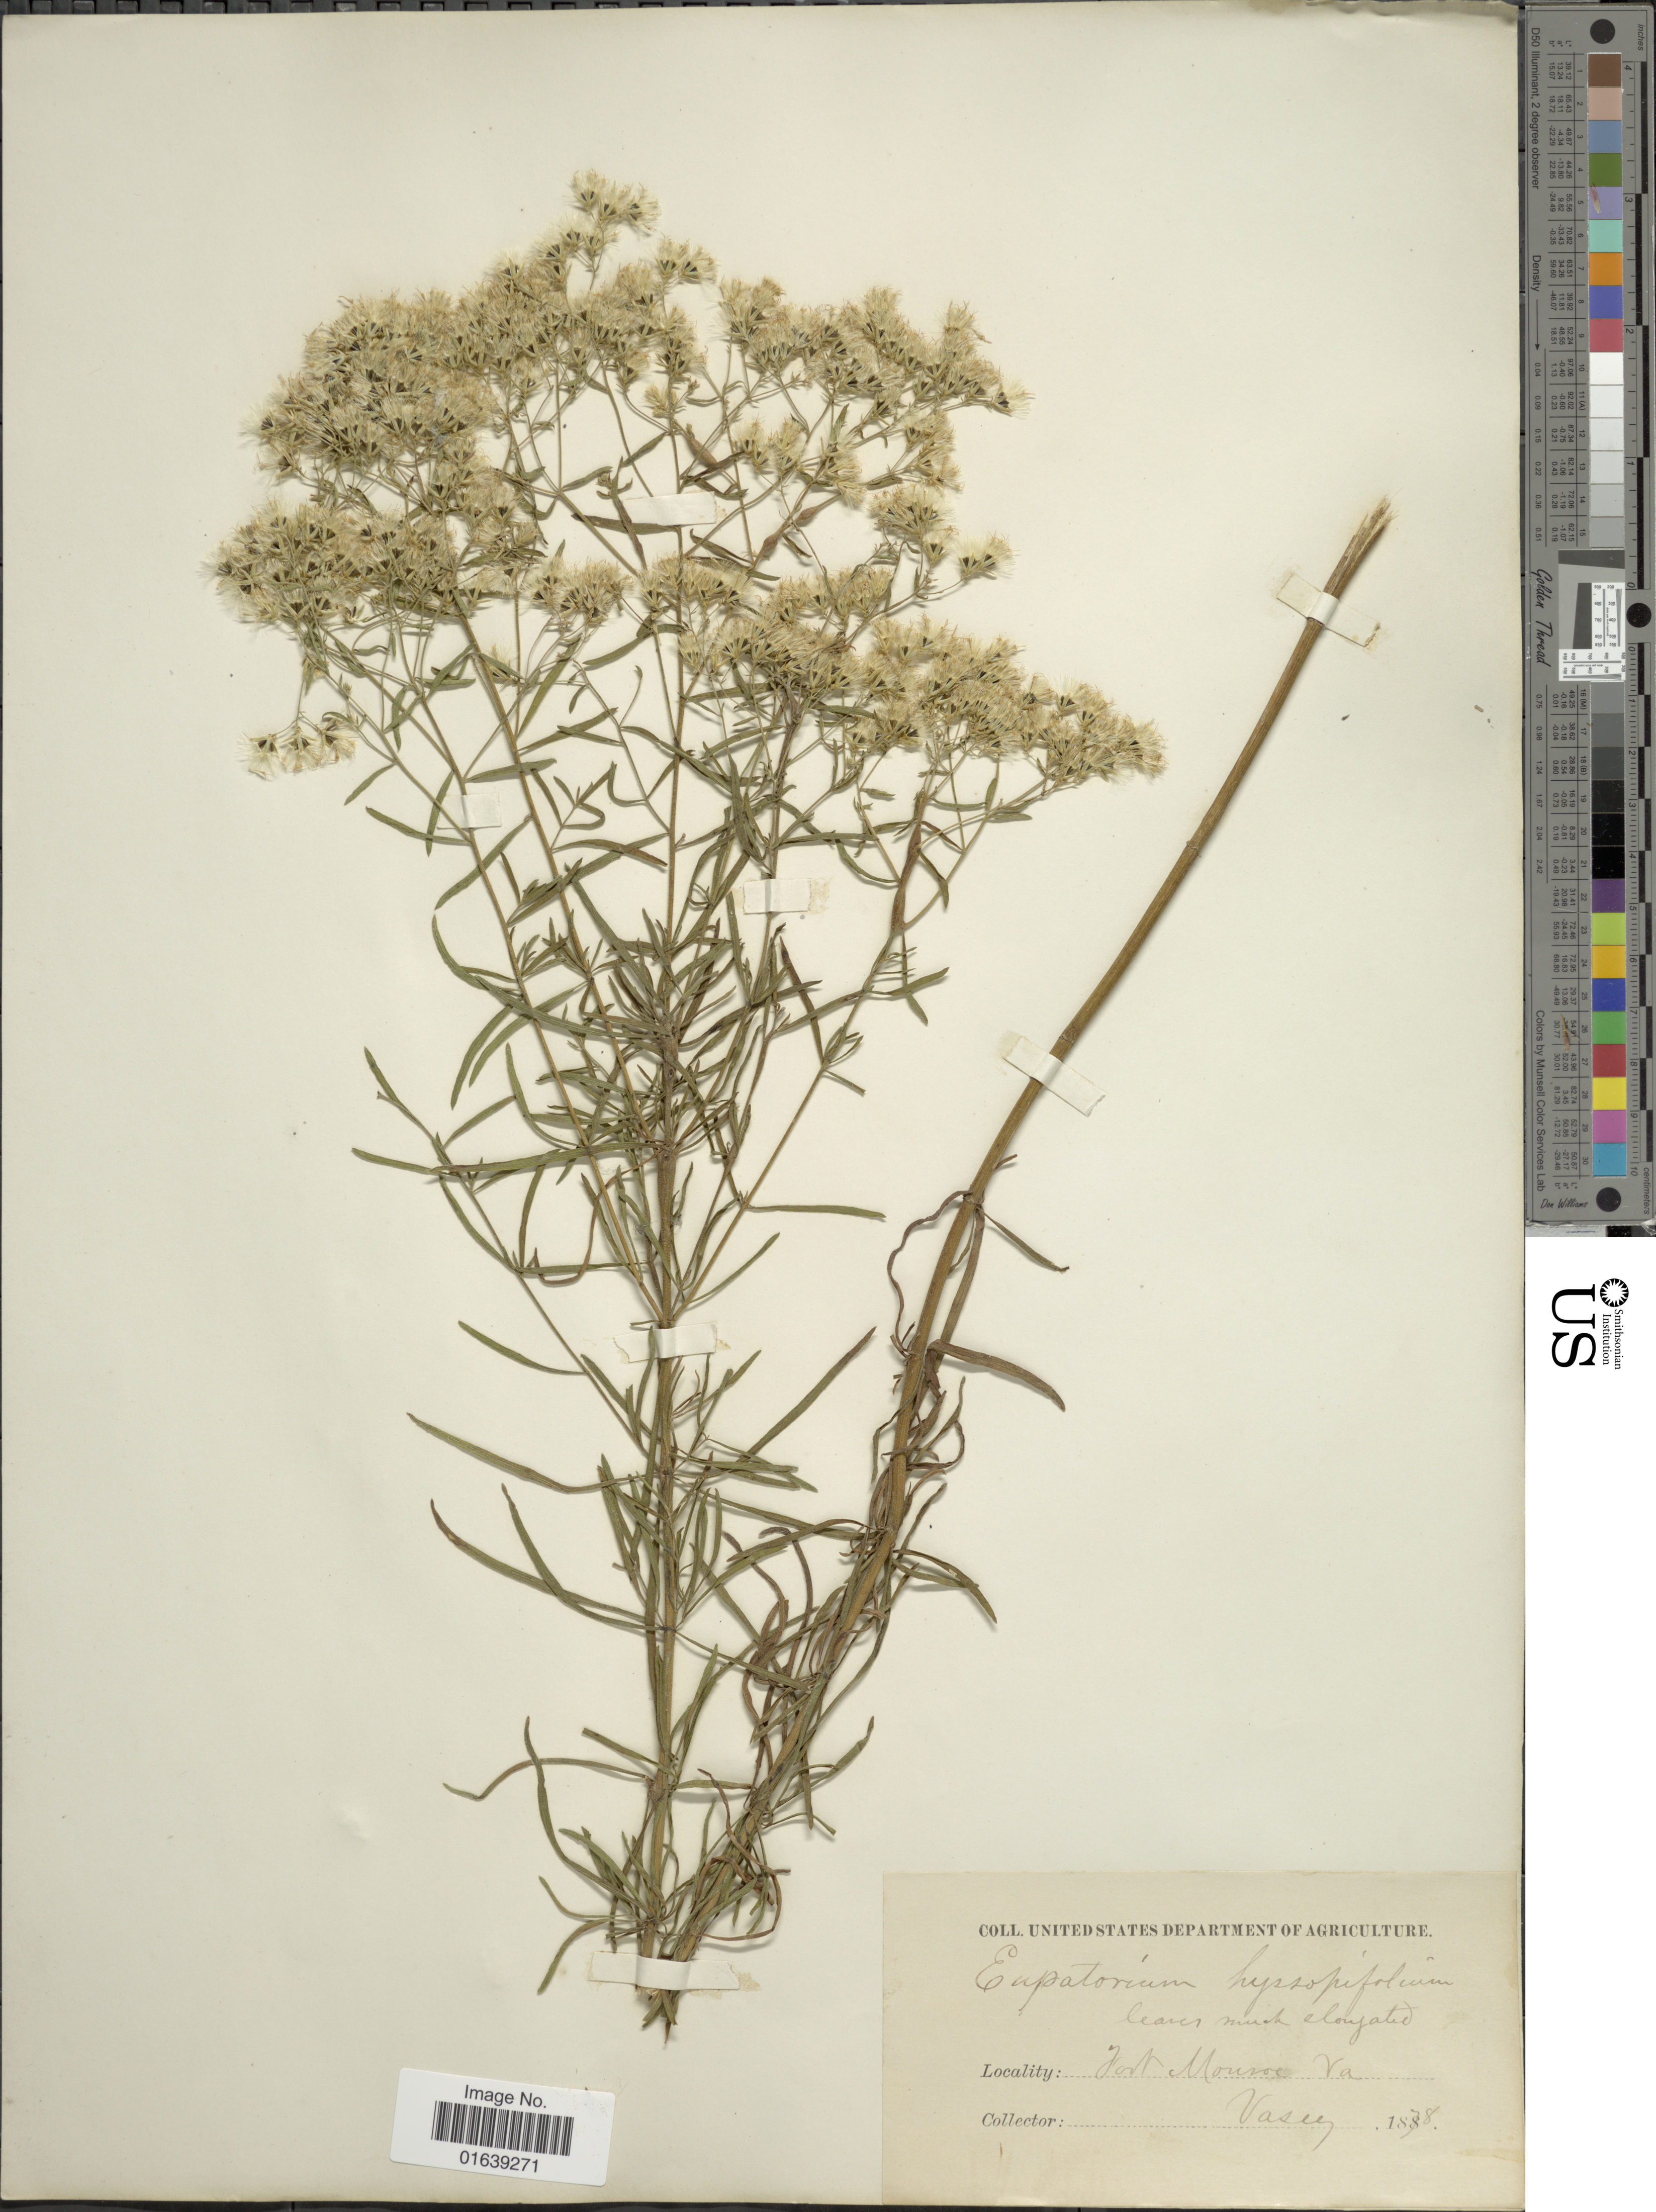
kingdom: Plantae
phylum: Tracheophyta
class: Magnoliopsida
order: Asterales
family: Asteraceae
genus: Eupatorium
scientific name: Eupatorium hyssopifolium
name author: L.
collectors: Vasey, --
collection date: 1878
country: United States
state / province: Virginia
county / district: City of Hampton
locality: Fort Monroe